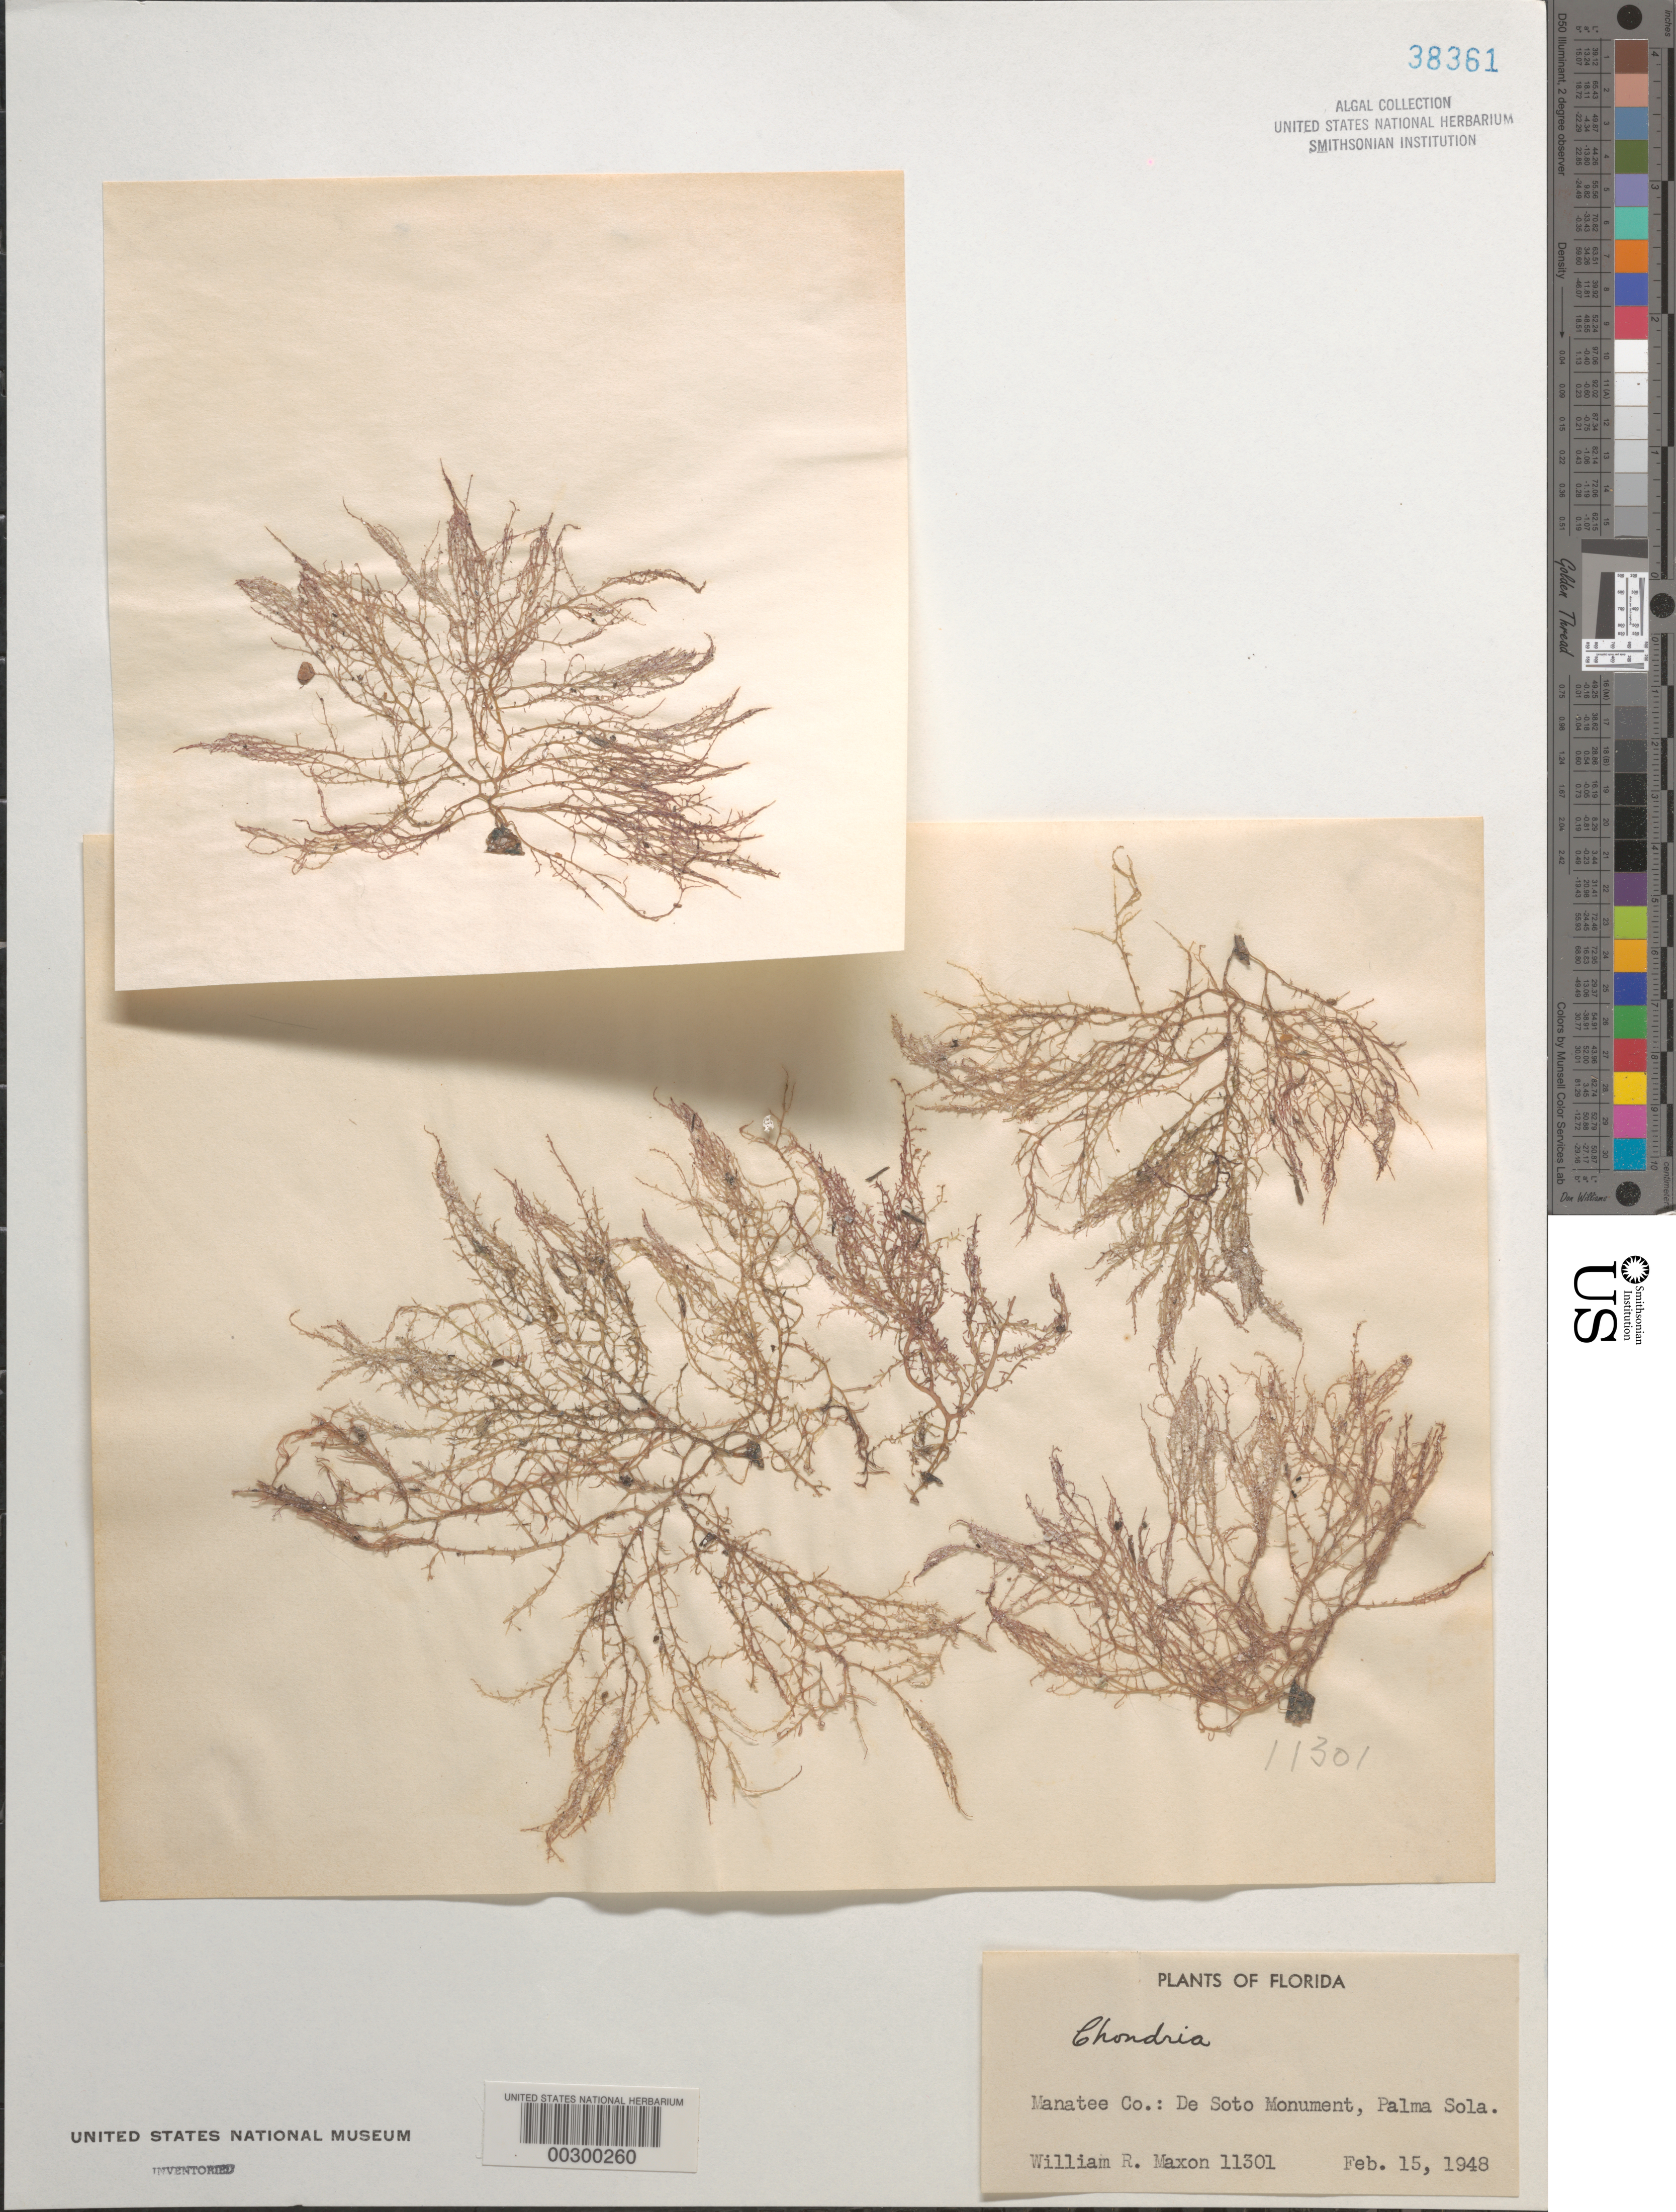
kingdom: Plantae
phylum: Rhodophyta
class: Florideophyceae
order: Ceramiales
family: Rhodomelaceae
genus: Chondria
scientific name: Chondria sp.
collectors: W. R. Maxon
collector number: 11301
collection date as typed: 15 Feb 1948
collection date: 1948-02-15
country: United States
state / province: Florida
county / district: Manatee County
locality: DeSoto Monument, Palma Sola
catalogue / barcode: US 38361